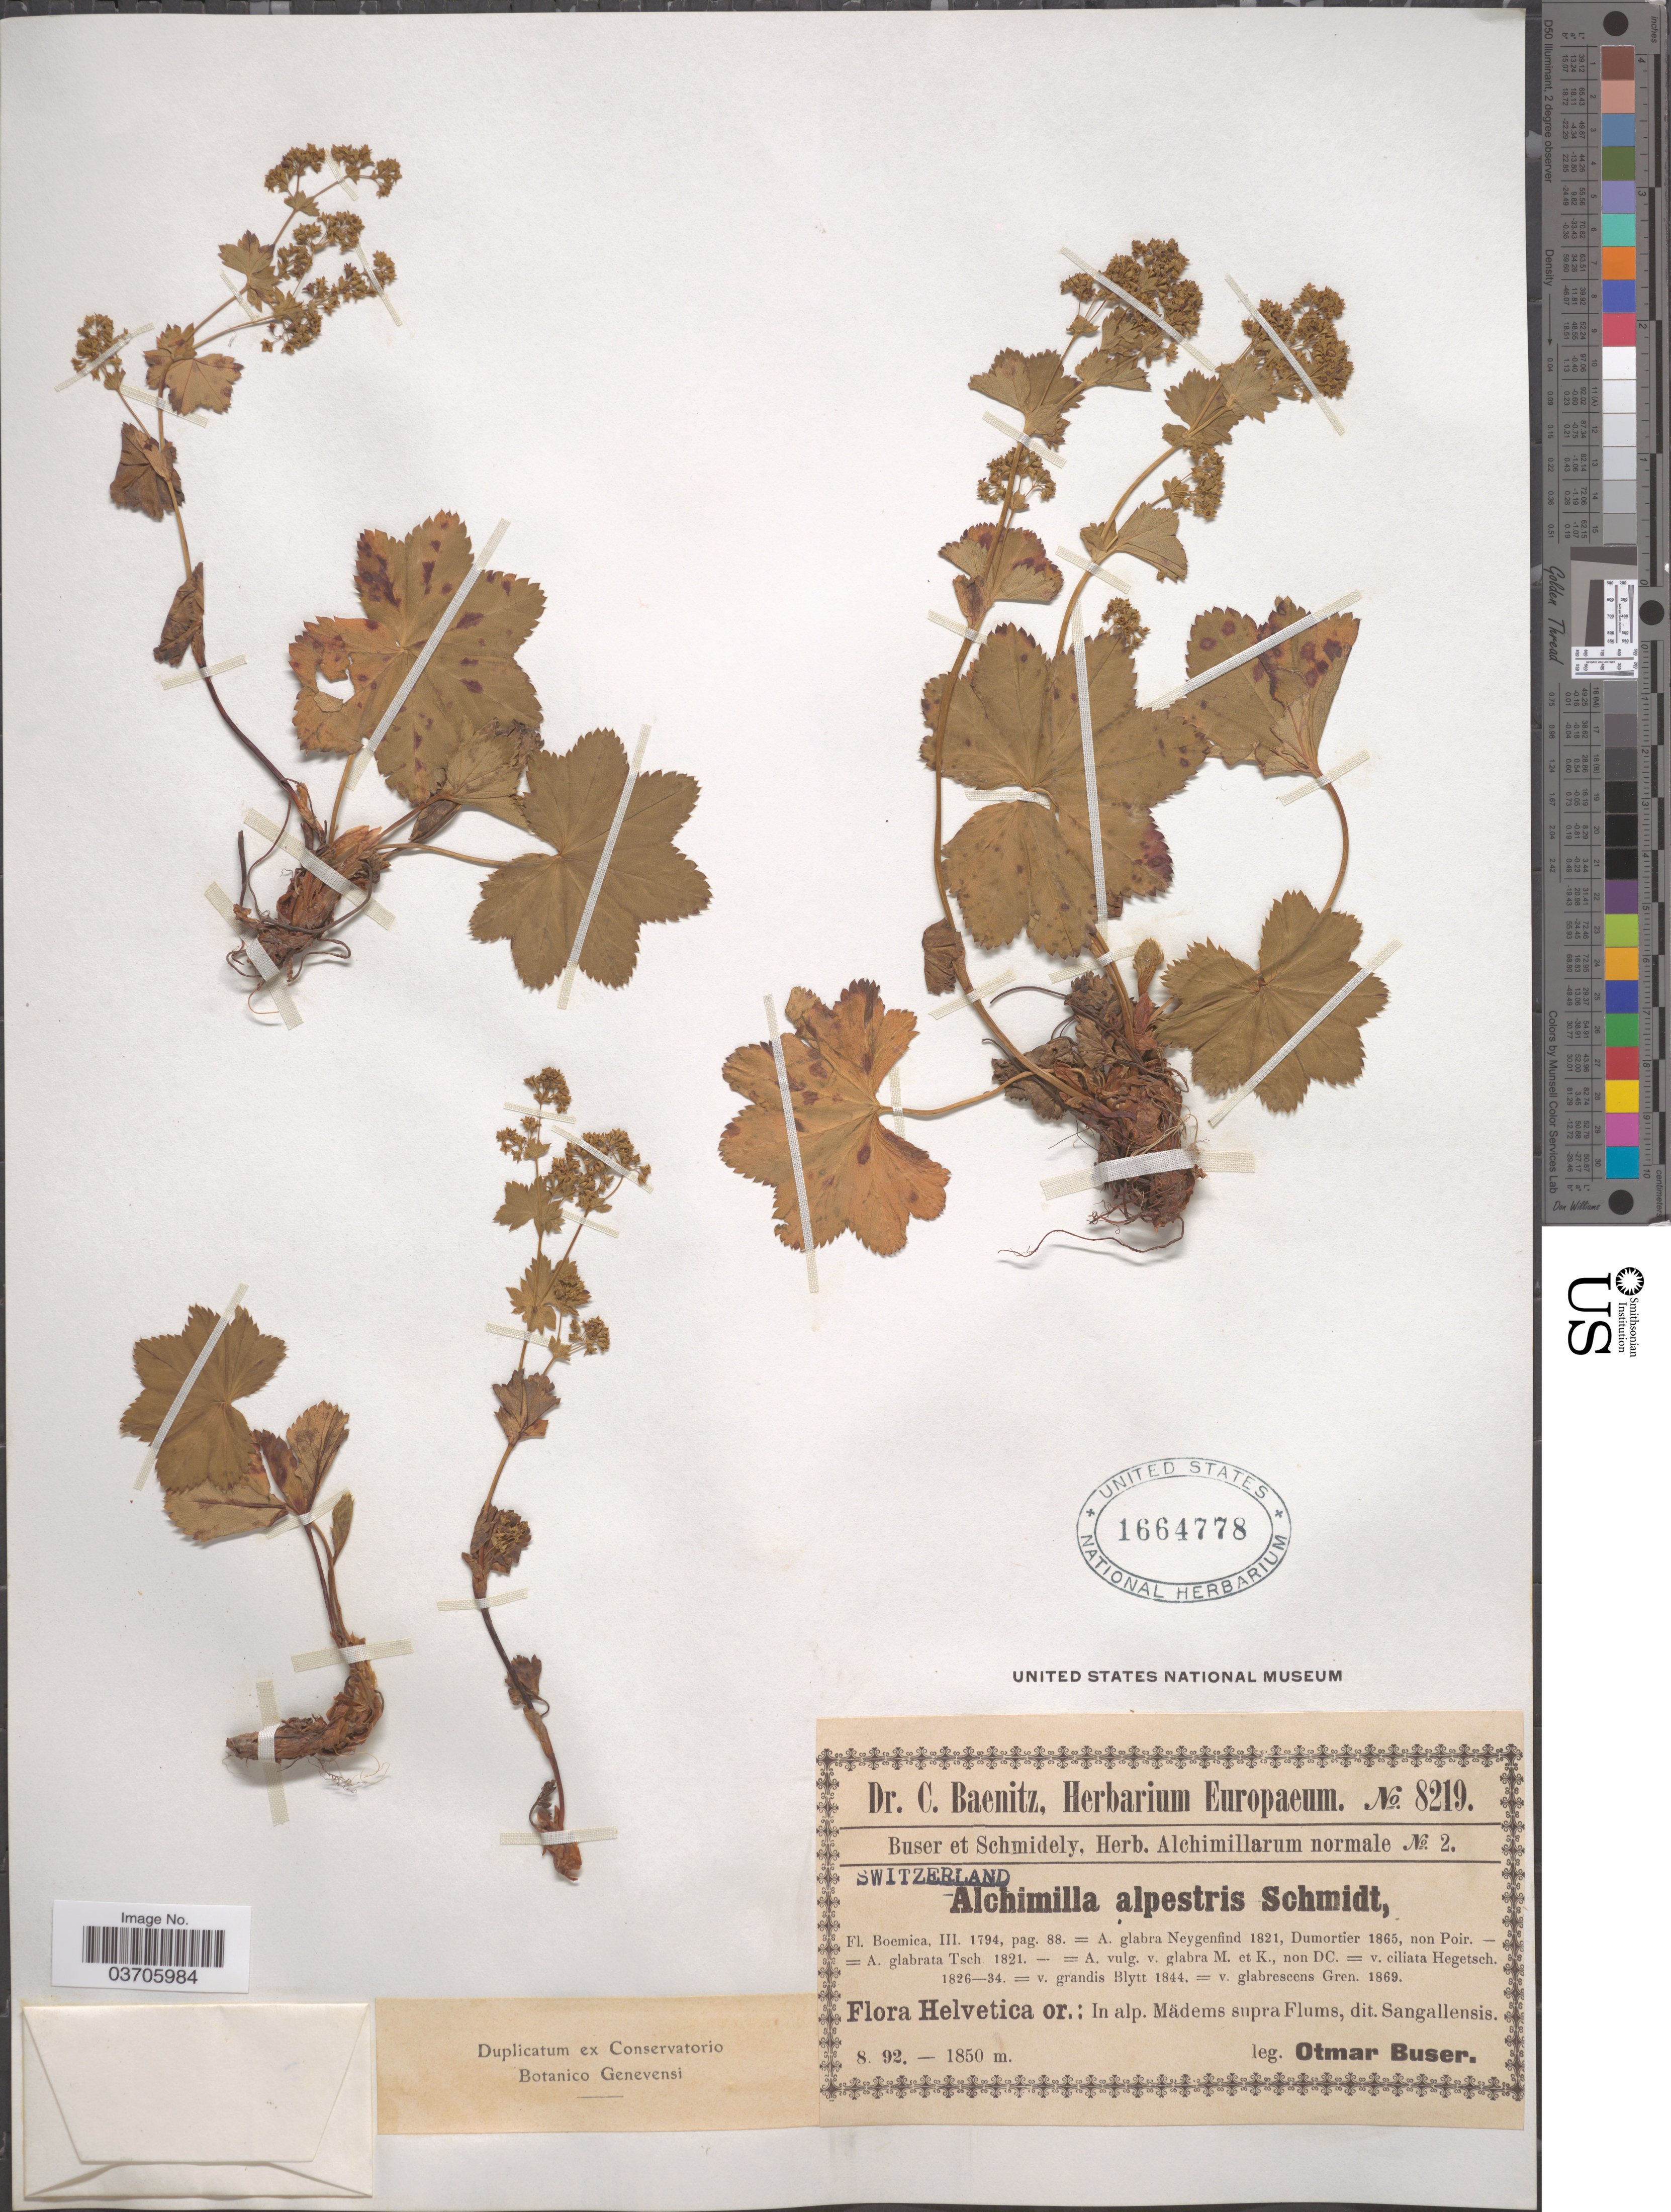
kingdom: Plantae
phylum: Tracheophyta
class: Magnoliopsida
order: Rosales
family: Rosaceae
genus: Alchemilla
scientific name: Alchemilla alpestris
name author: (F.W. Schmidt) Opiz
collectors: O. Buser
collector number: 8219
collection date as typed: Transcribed d/m/y: /8/92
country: Switzerland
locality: Helvetica or.: In alp. Mädems supra Flums, dit. Sangallensis.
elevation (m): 1850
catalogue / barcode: US 1664778